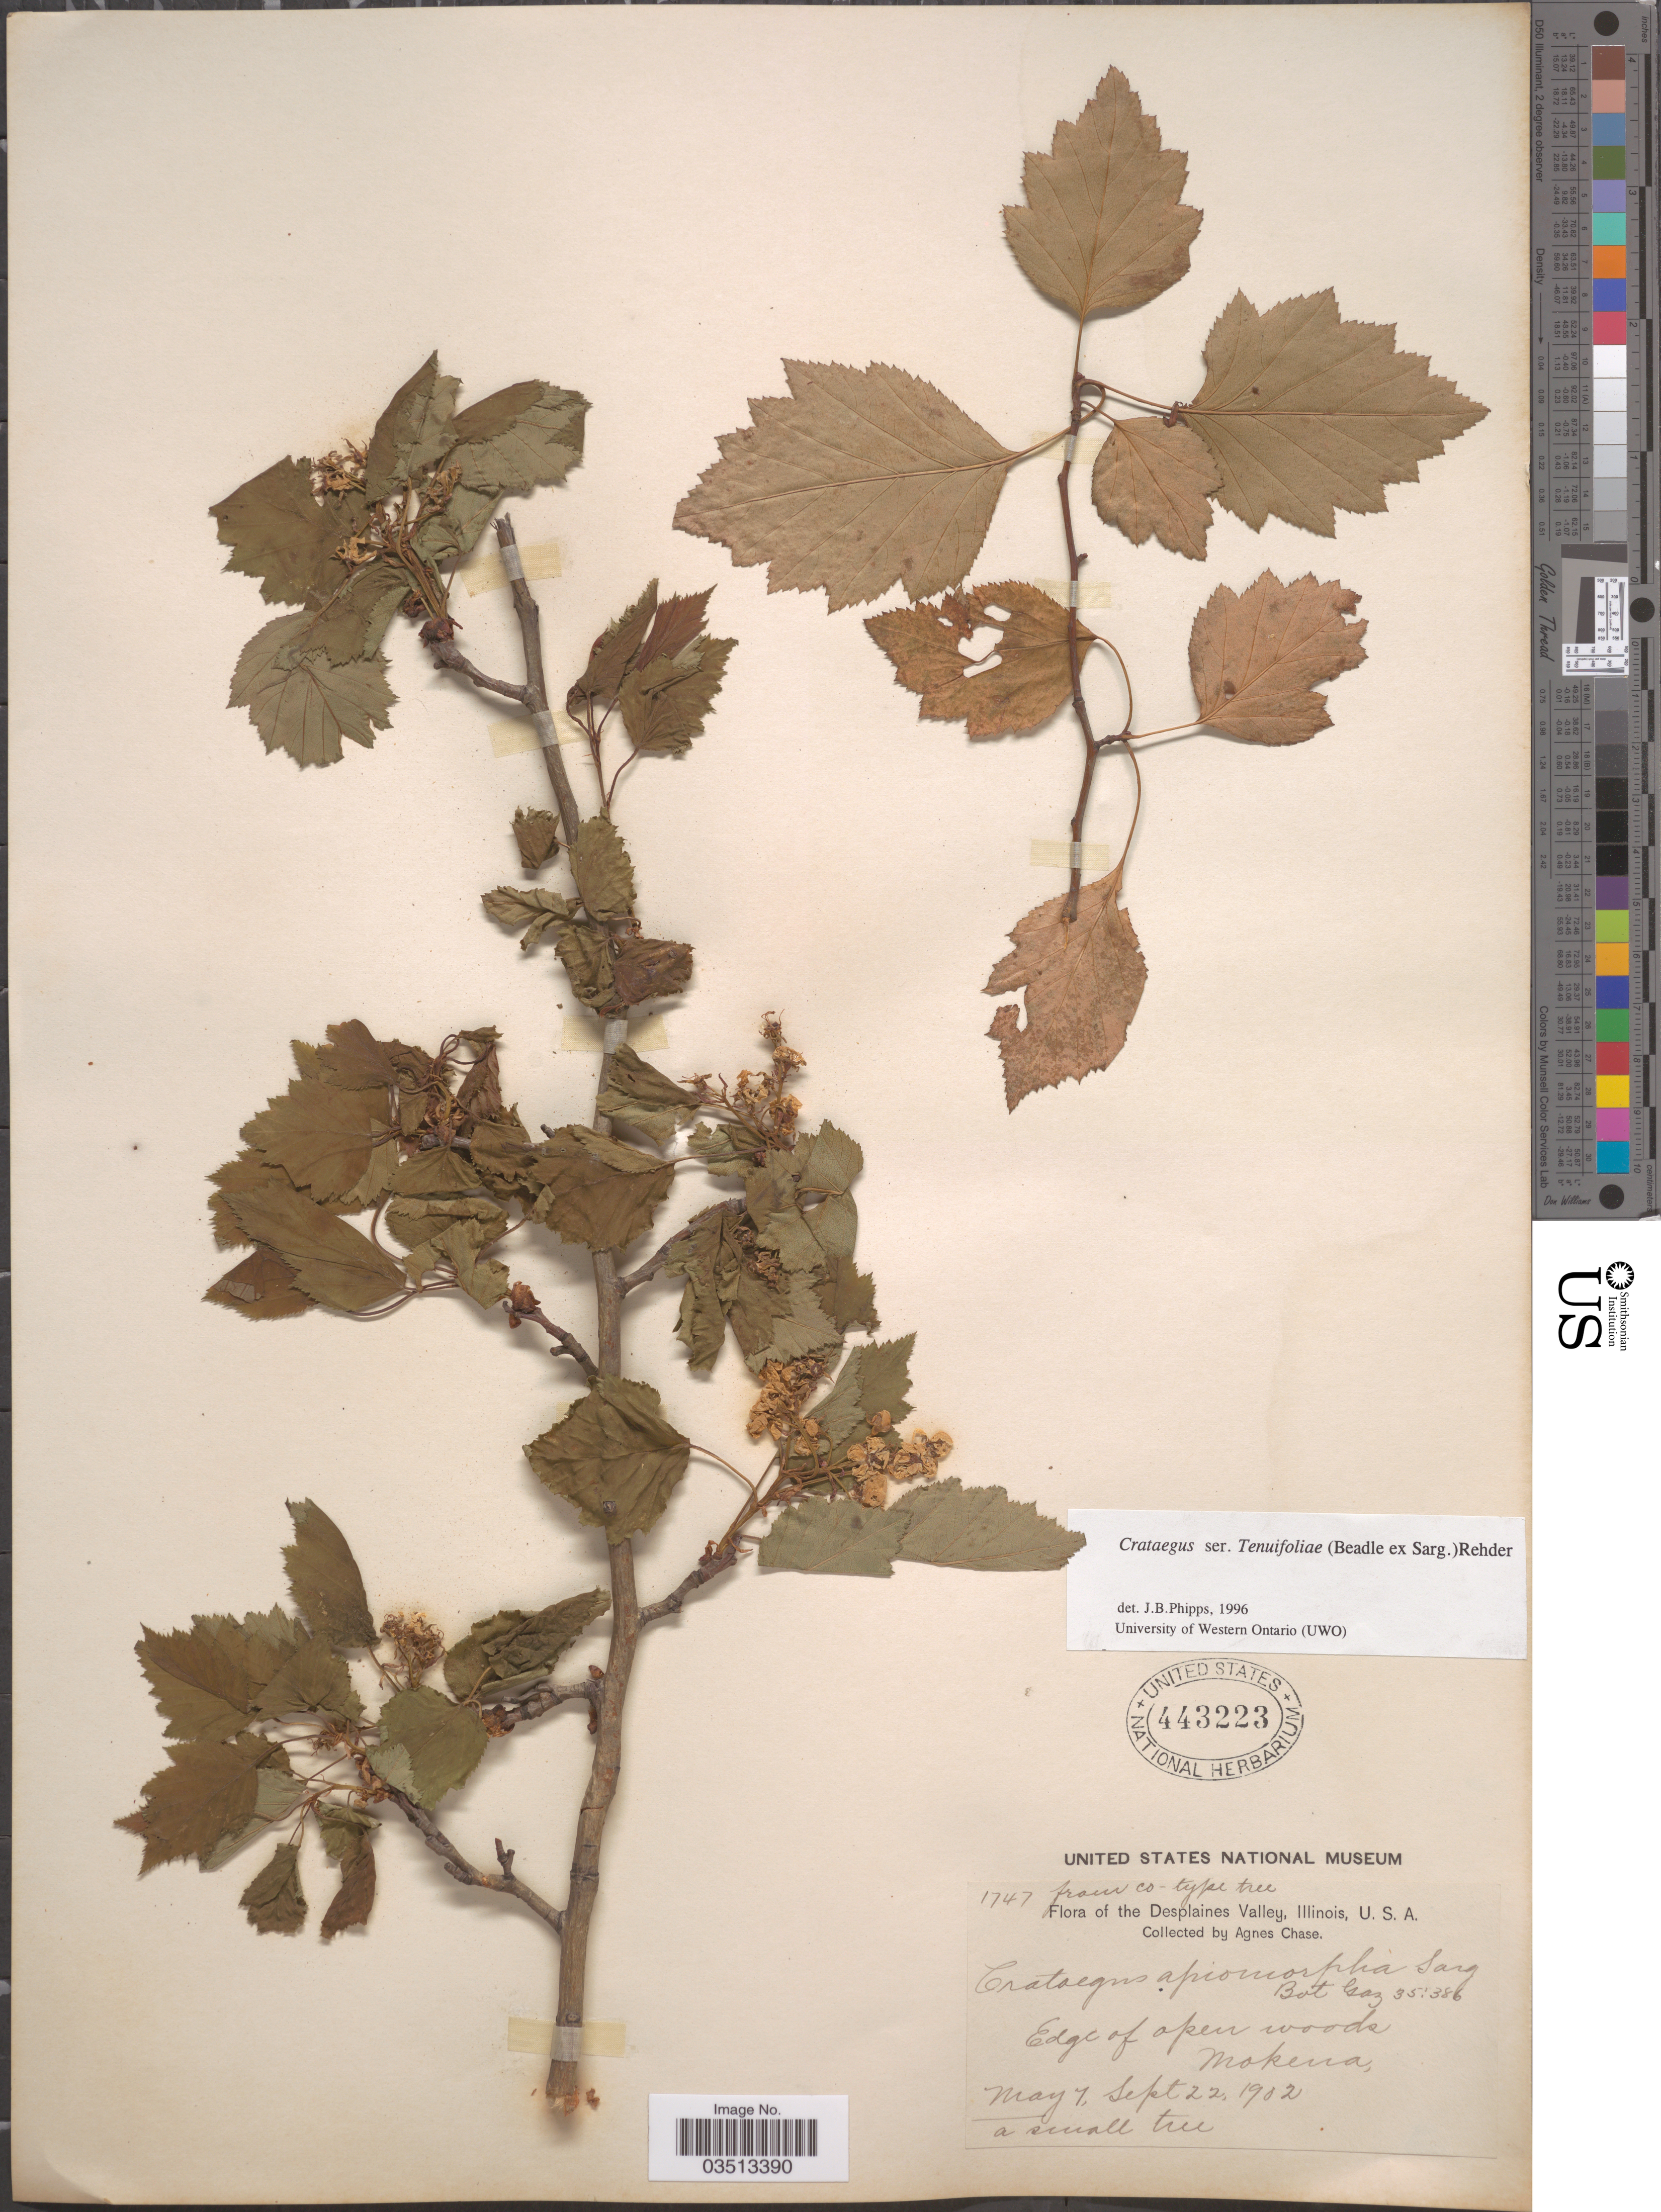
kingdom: Plantae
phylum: Tracheophyta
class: Magnoliopsida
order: Rosales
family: Rosaceae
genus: Crataegus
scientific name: Crataegus apiomorpha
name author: Sarg.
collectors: A. Chase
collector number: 1747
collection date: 1902-05-07/1902-09-22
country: United States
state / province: Illinois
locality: Desplaines Valley. Mokena.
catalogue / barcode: US 443223